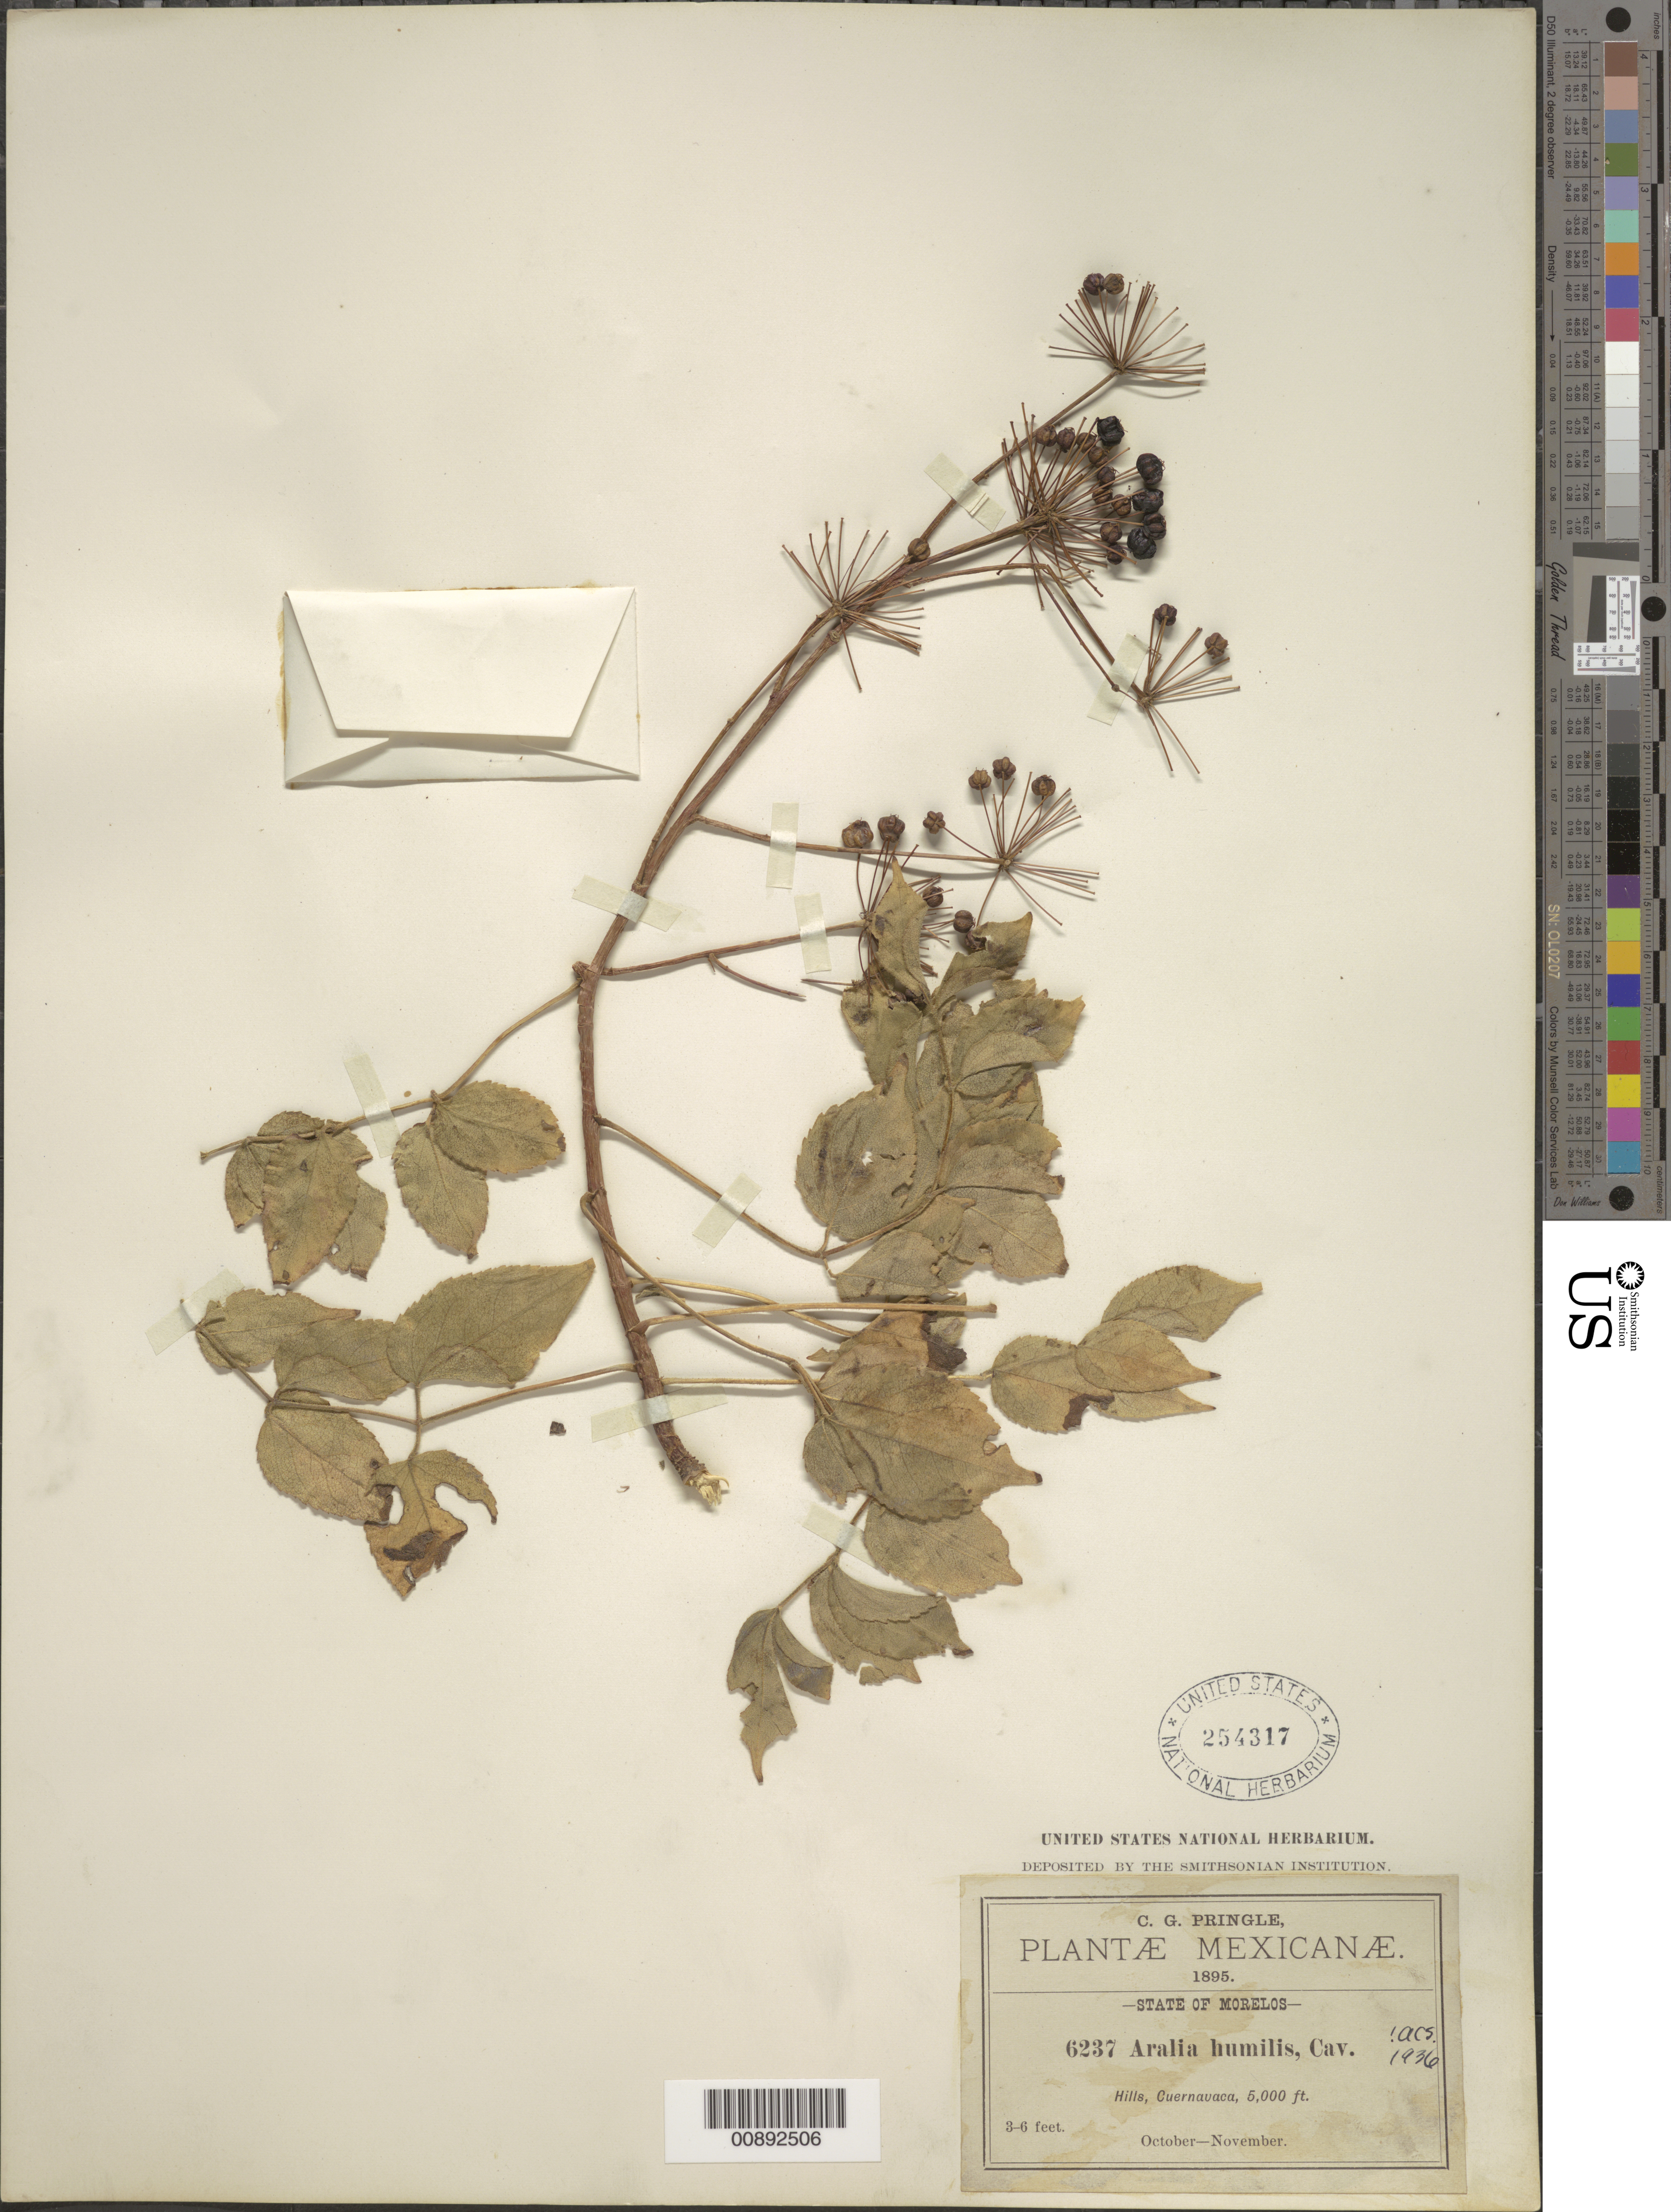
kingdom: Plantae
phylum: Tracheophyta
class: Magnoliopsida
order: Apiales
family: Araliaceae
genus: Aralia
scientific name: Aralia humilis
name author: Cav.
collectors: C. G. Pringle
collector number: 6237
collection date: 1895-10/1895-11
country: Mexico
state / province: Morelos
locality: Hills, Cuernavaca.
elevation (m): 1524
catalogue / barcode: US 254317